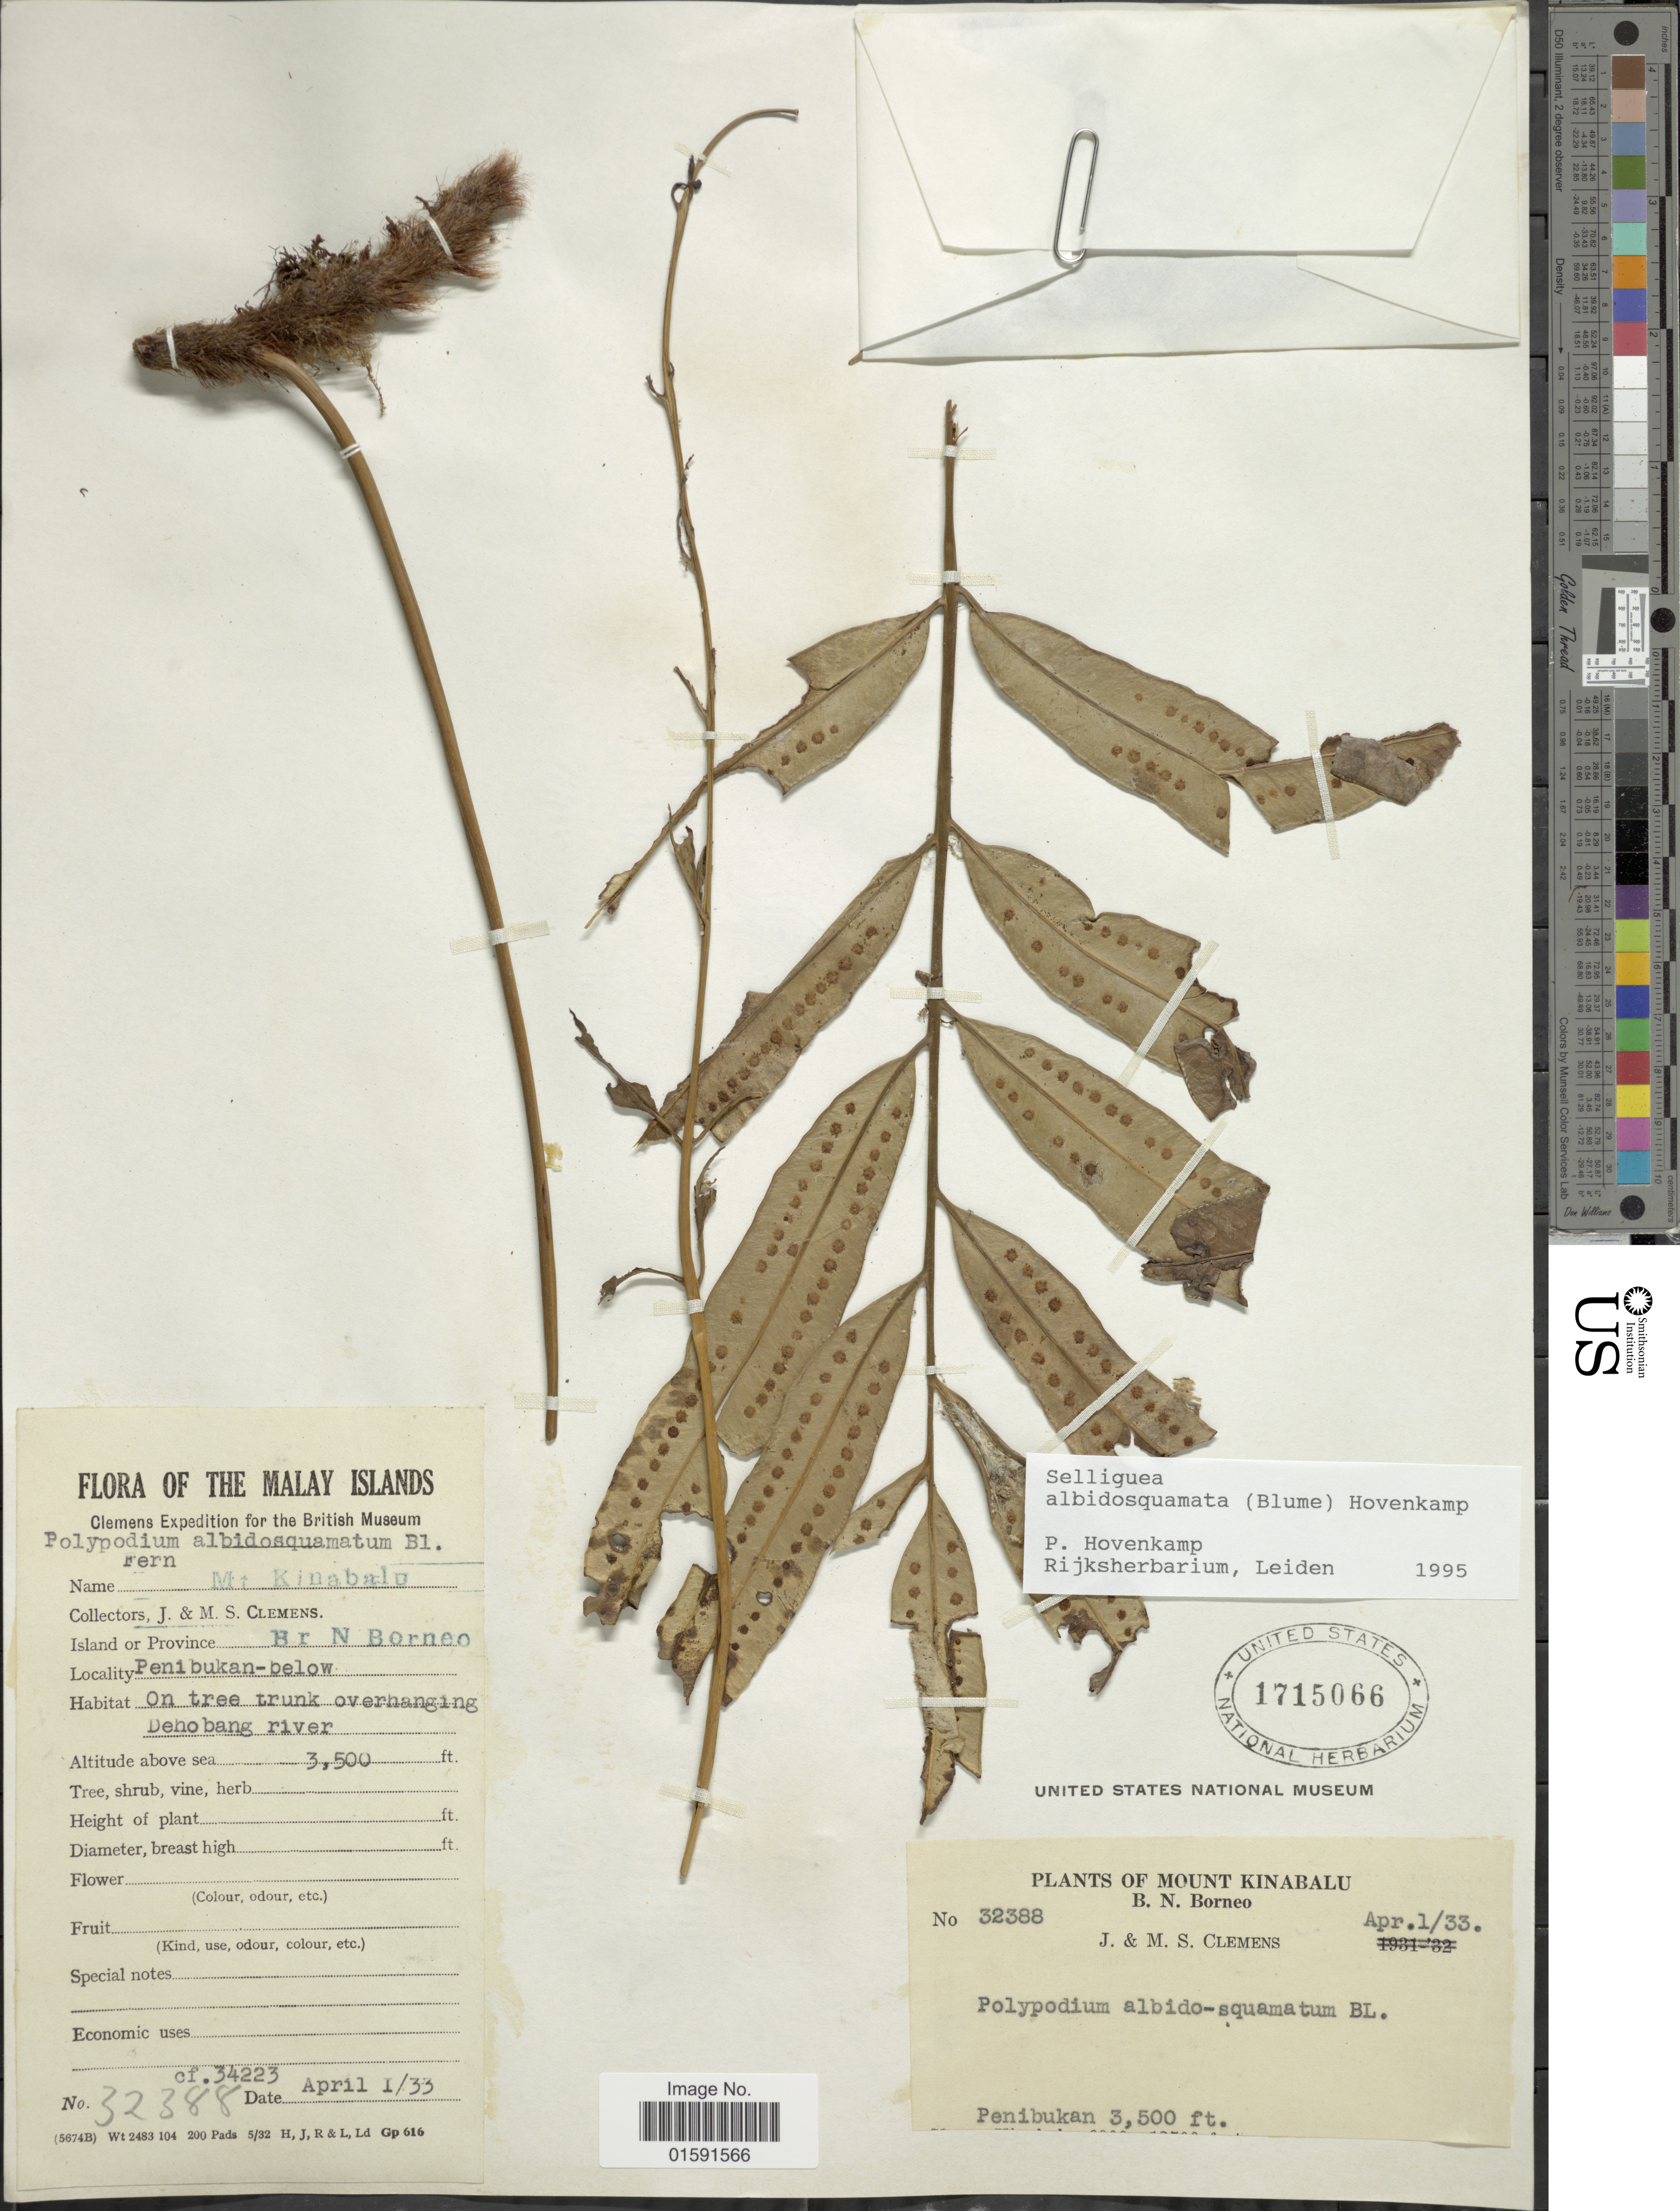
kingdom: Plantae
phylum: Tracheophyta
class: Polypodiopsida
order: Polypodiales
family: Polypodiaceae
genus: Selliguea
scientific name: Selliguea albidosquamata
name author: (Blume) Parris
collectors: J. Clemens & M. S. Clemens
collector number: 32388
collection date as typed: Transcribed d/m/y: 1/4/33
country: Malaysia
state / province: Sabah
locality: Mount Kinabalu, B. N. Borneo, Penibukan. Malay islands.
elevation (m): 1067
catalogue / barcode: US 1715066